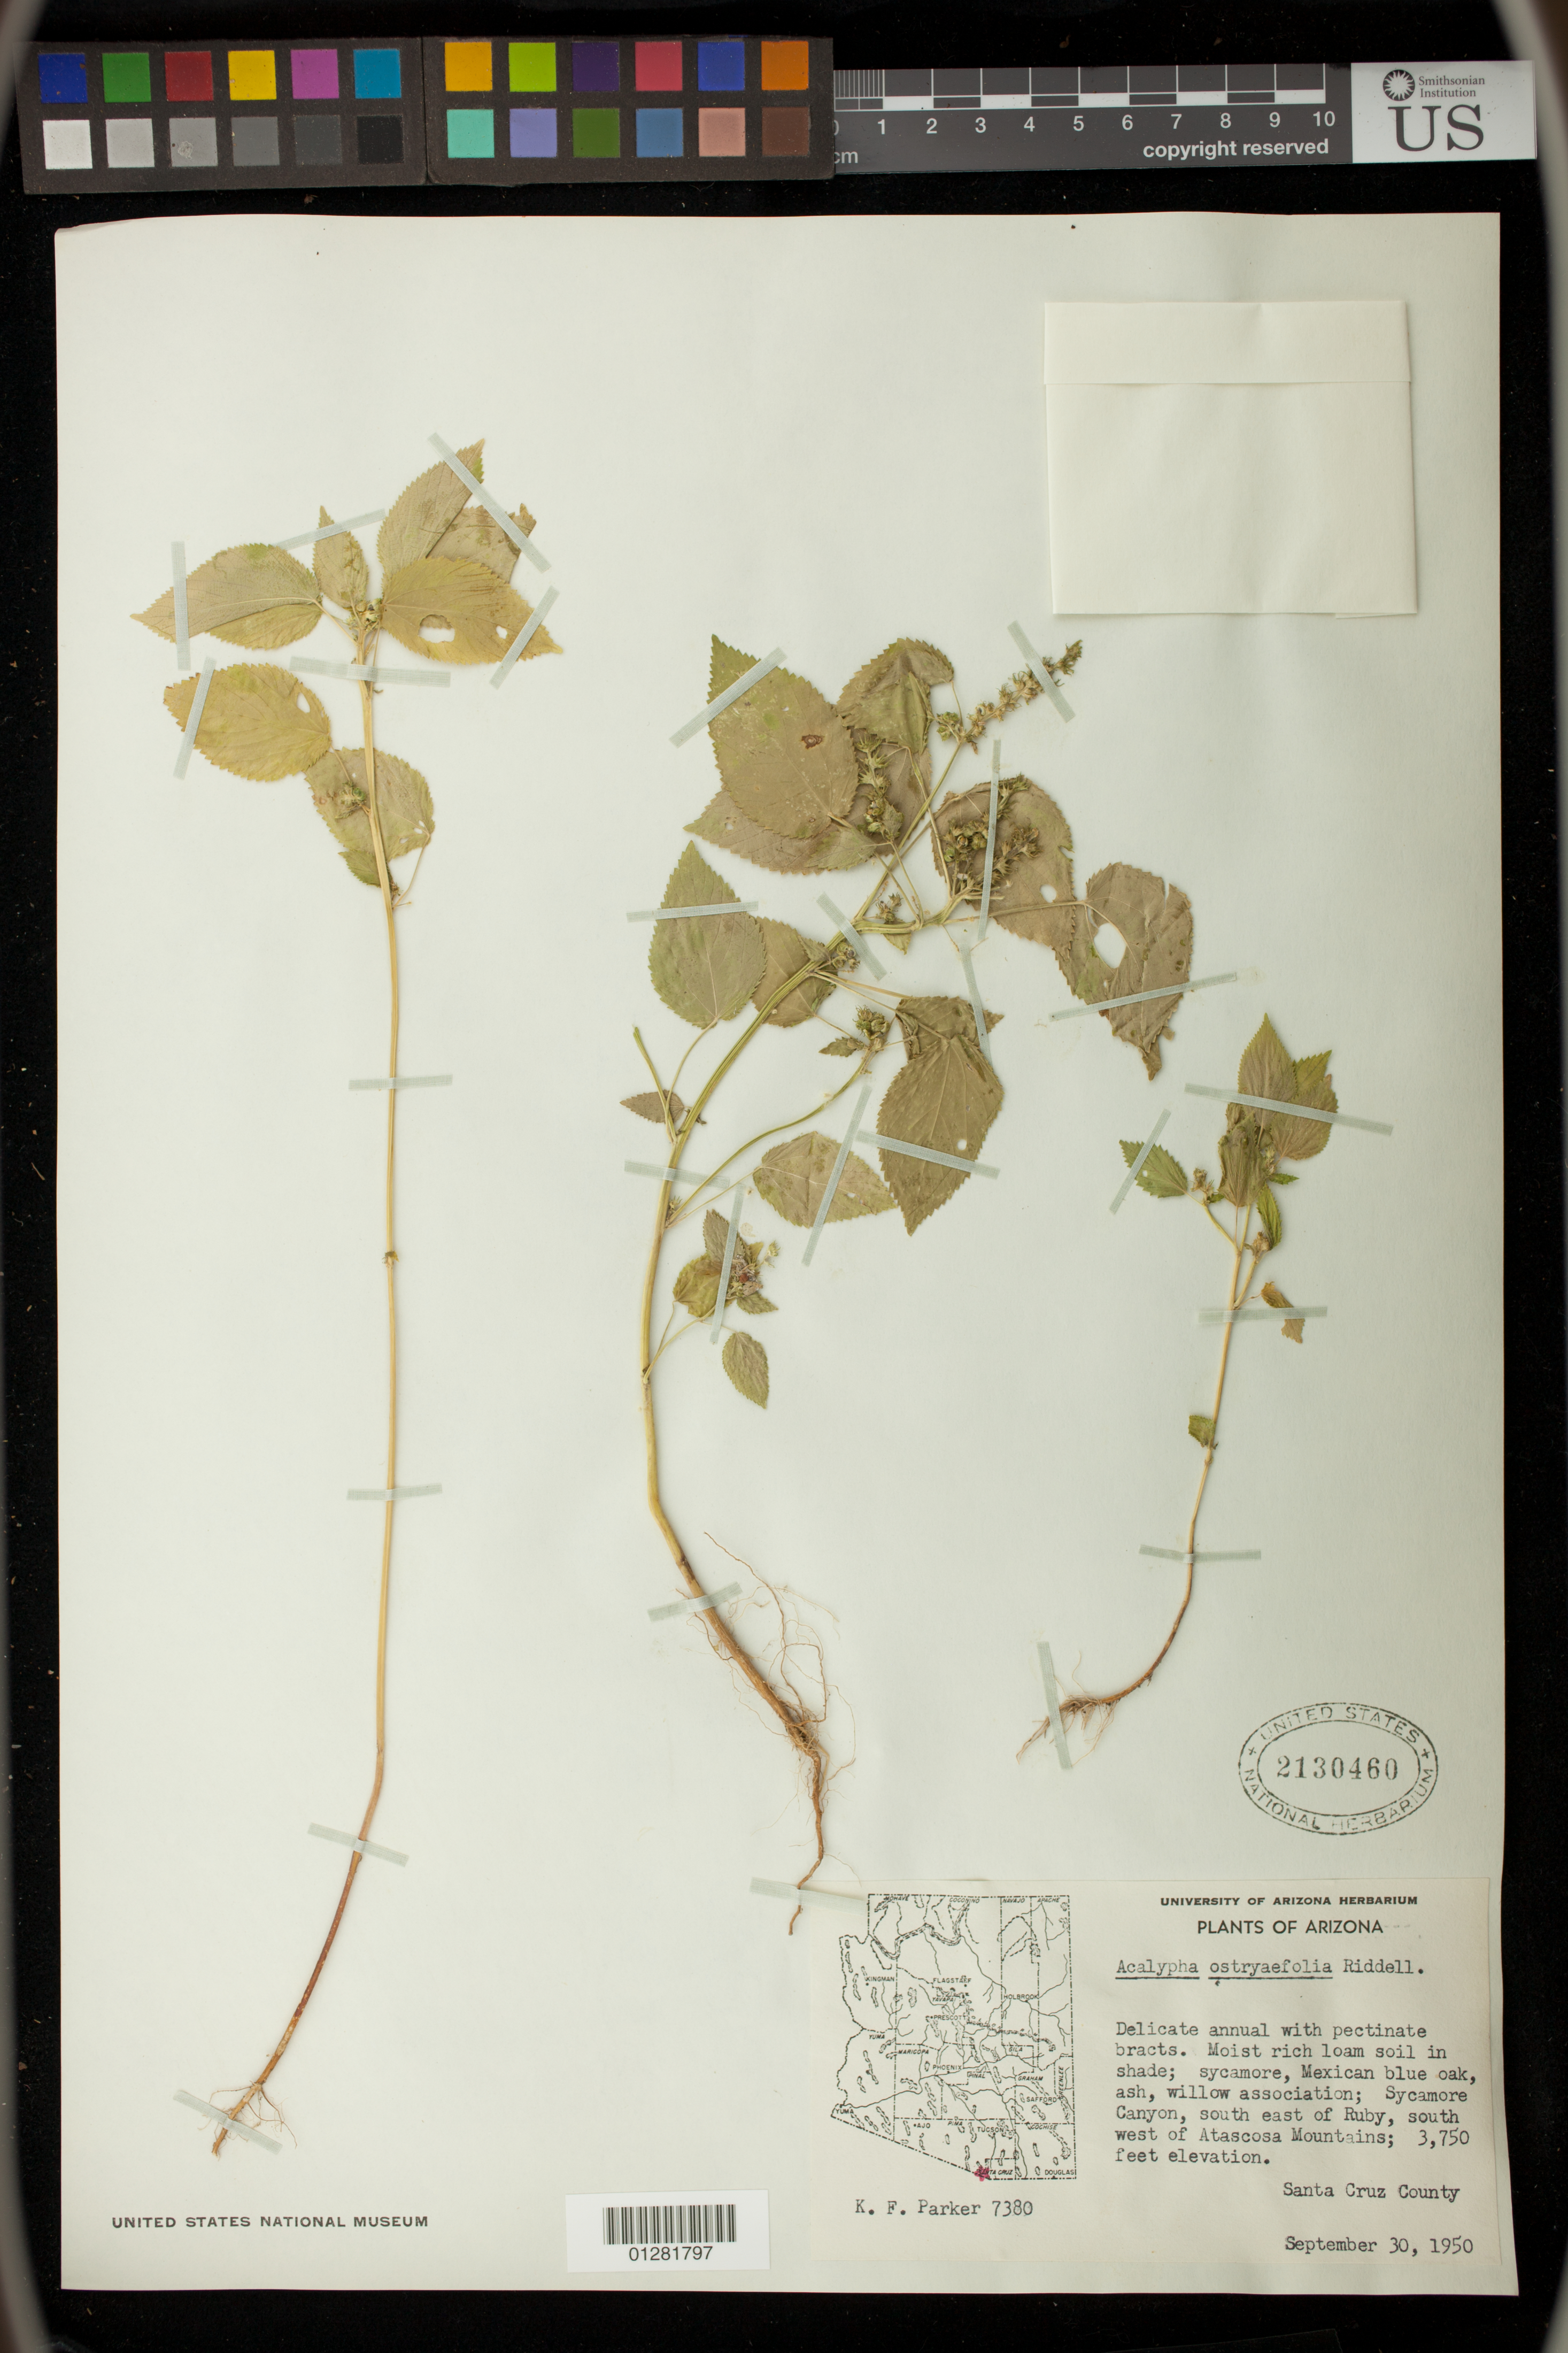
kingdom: Plantae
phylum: Tracheophyta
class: Magnoliopsida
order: Malpighiales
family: Euphorbiaceae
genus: Acalypha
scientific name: Acalypha ostryifolia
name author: Ridd.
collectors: K. F. Parker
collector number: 7380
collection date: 1950-09-30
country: United States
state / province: Arizona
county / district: Santa Cruz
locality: Sycamore Canyon, south east of Ruby, south west of Atacosa Mountains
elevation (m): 1143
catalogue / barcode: US 2130460